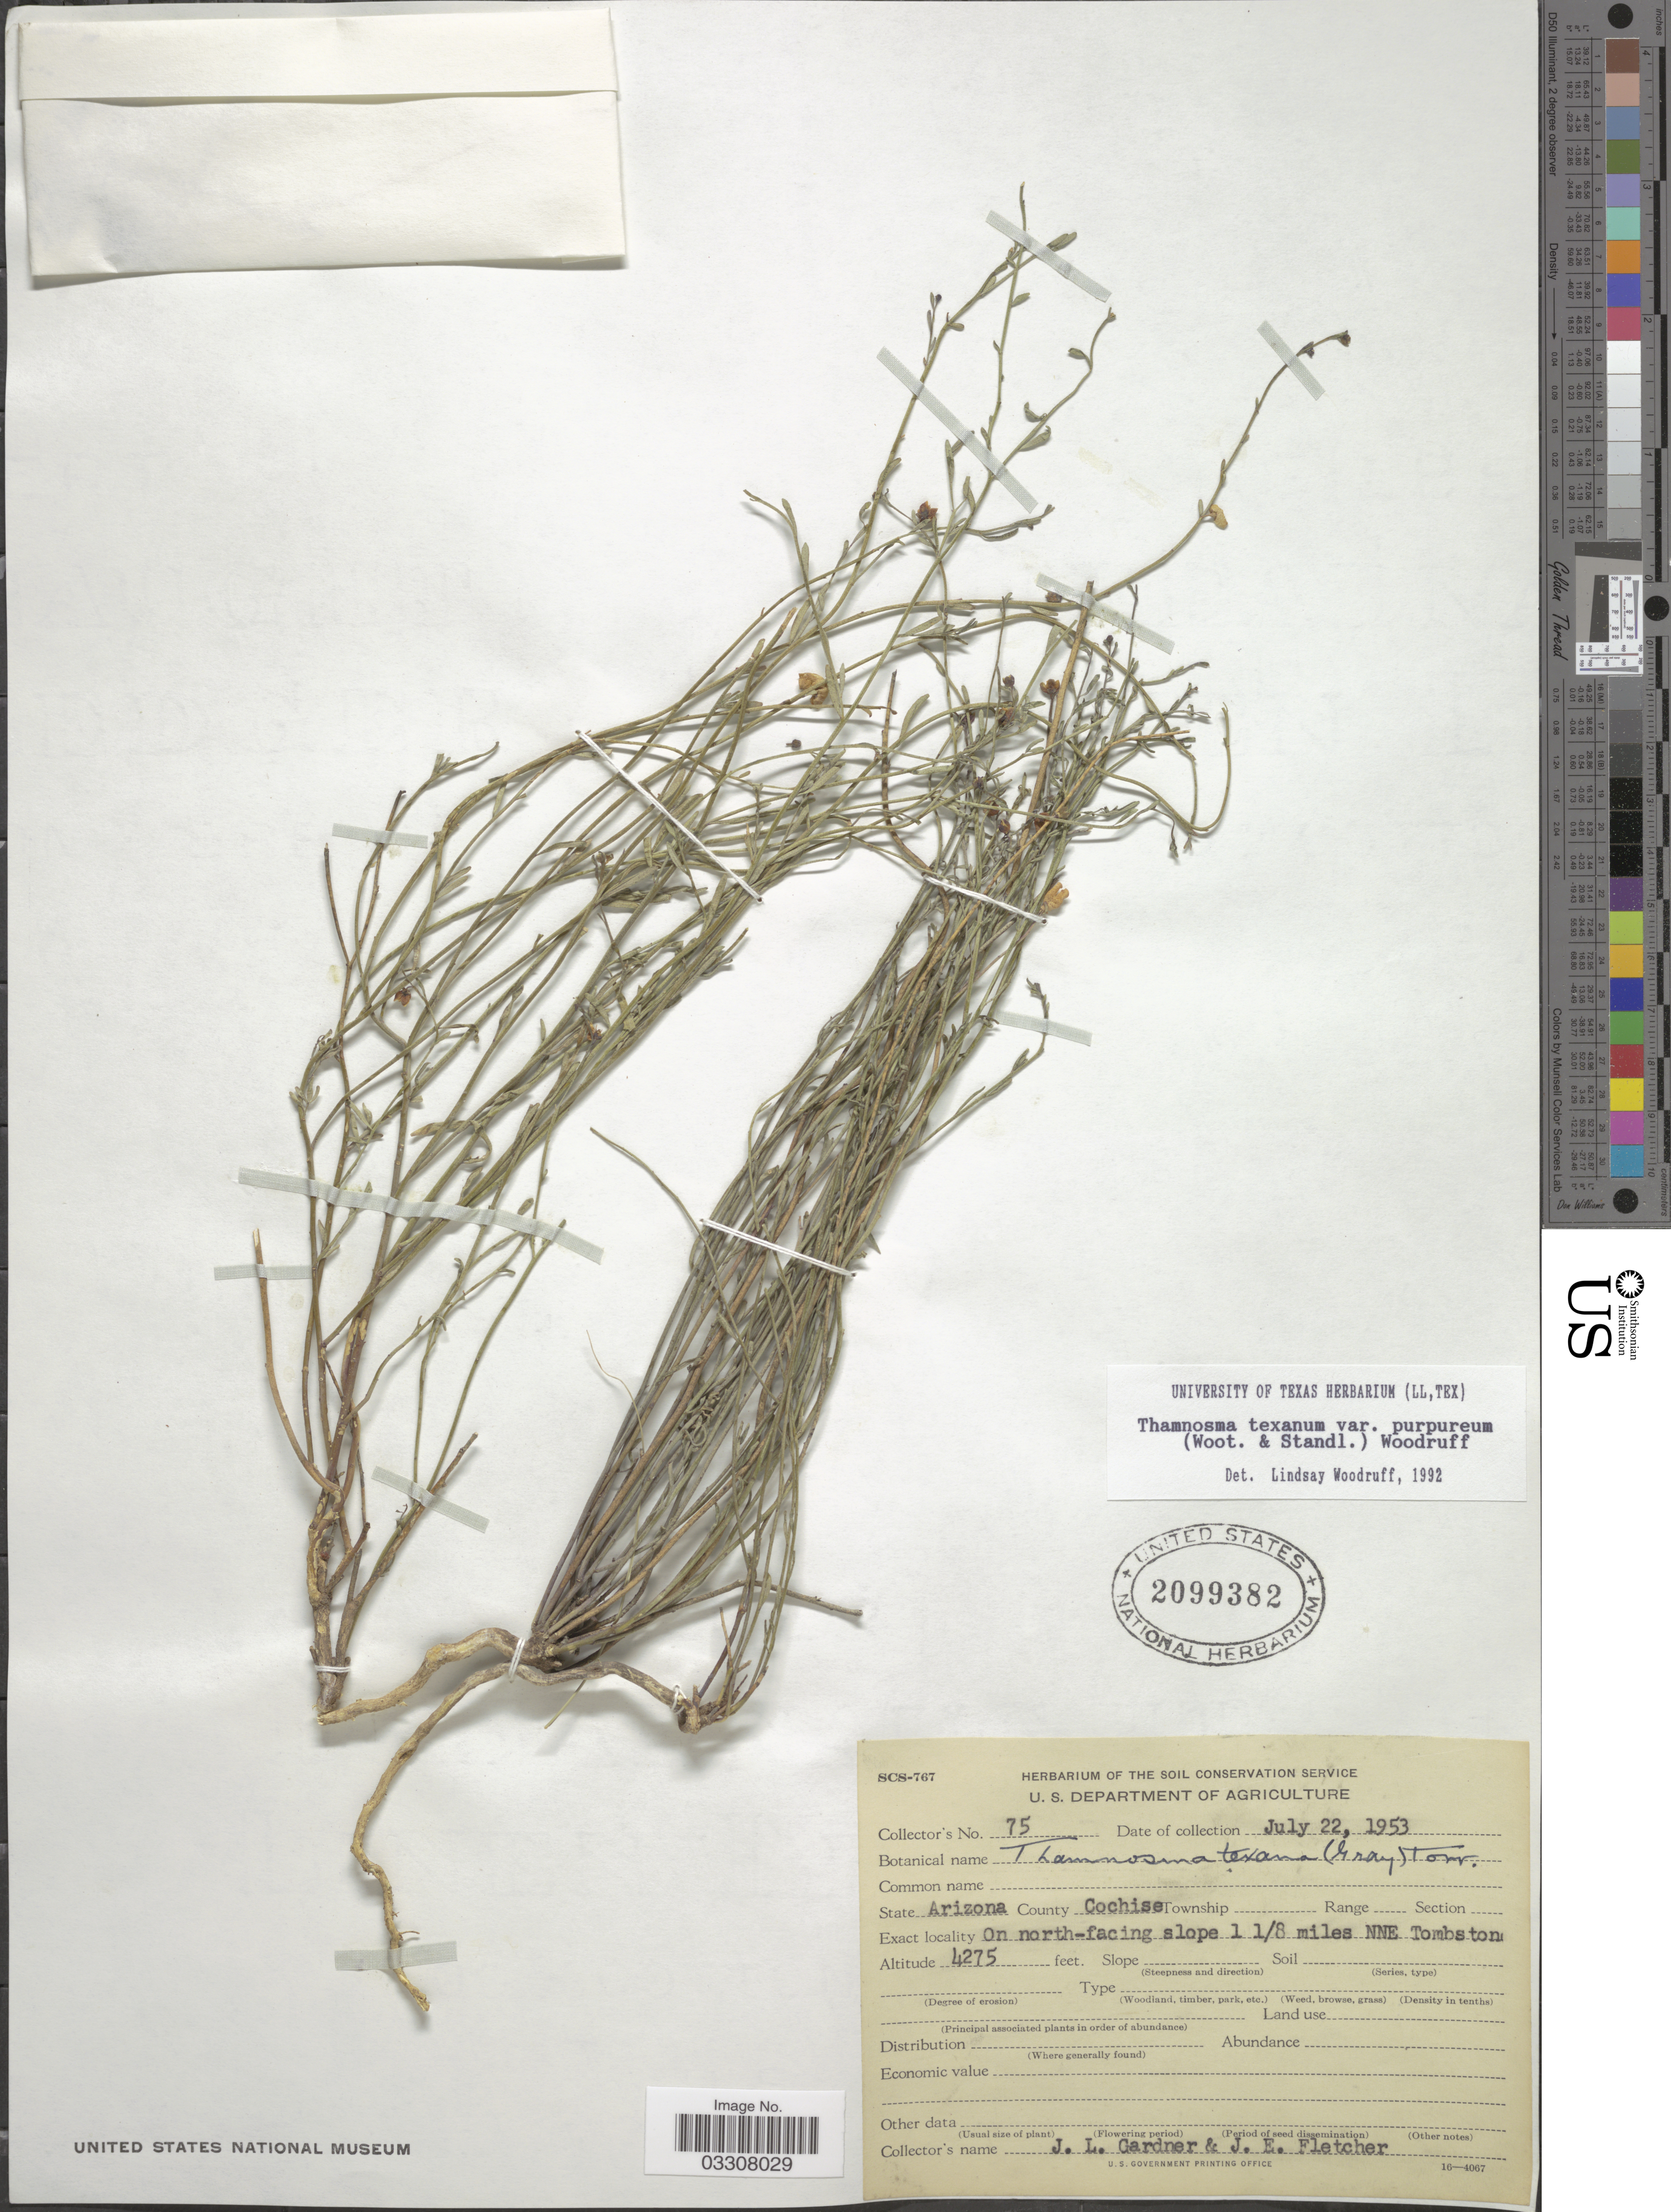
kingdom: Plantae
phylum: Tracheophyta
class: Magnoliopsida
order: Sapindales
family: Rutaceae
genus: Thamnosma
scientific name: Thamnosma texana var. purpurea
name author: (Wooton & Standl.) Woodruff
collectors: J. L. Gardner & J. Fletcher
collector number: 75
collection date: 1953-07-22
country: United States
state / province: Arizona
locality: County Cochise. On north-facing slope 1 1/8 miles NNE Tombstone.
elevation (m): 1303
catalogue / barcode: US 2099382